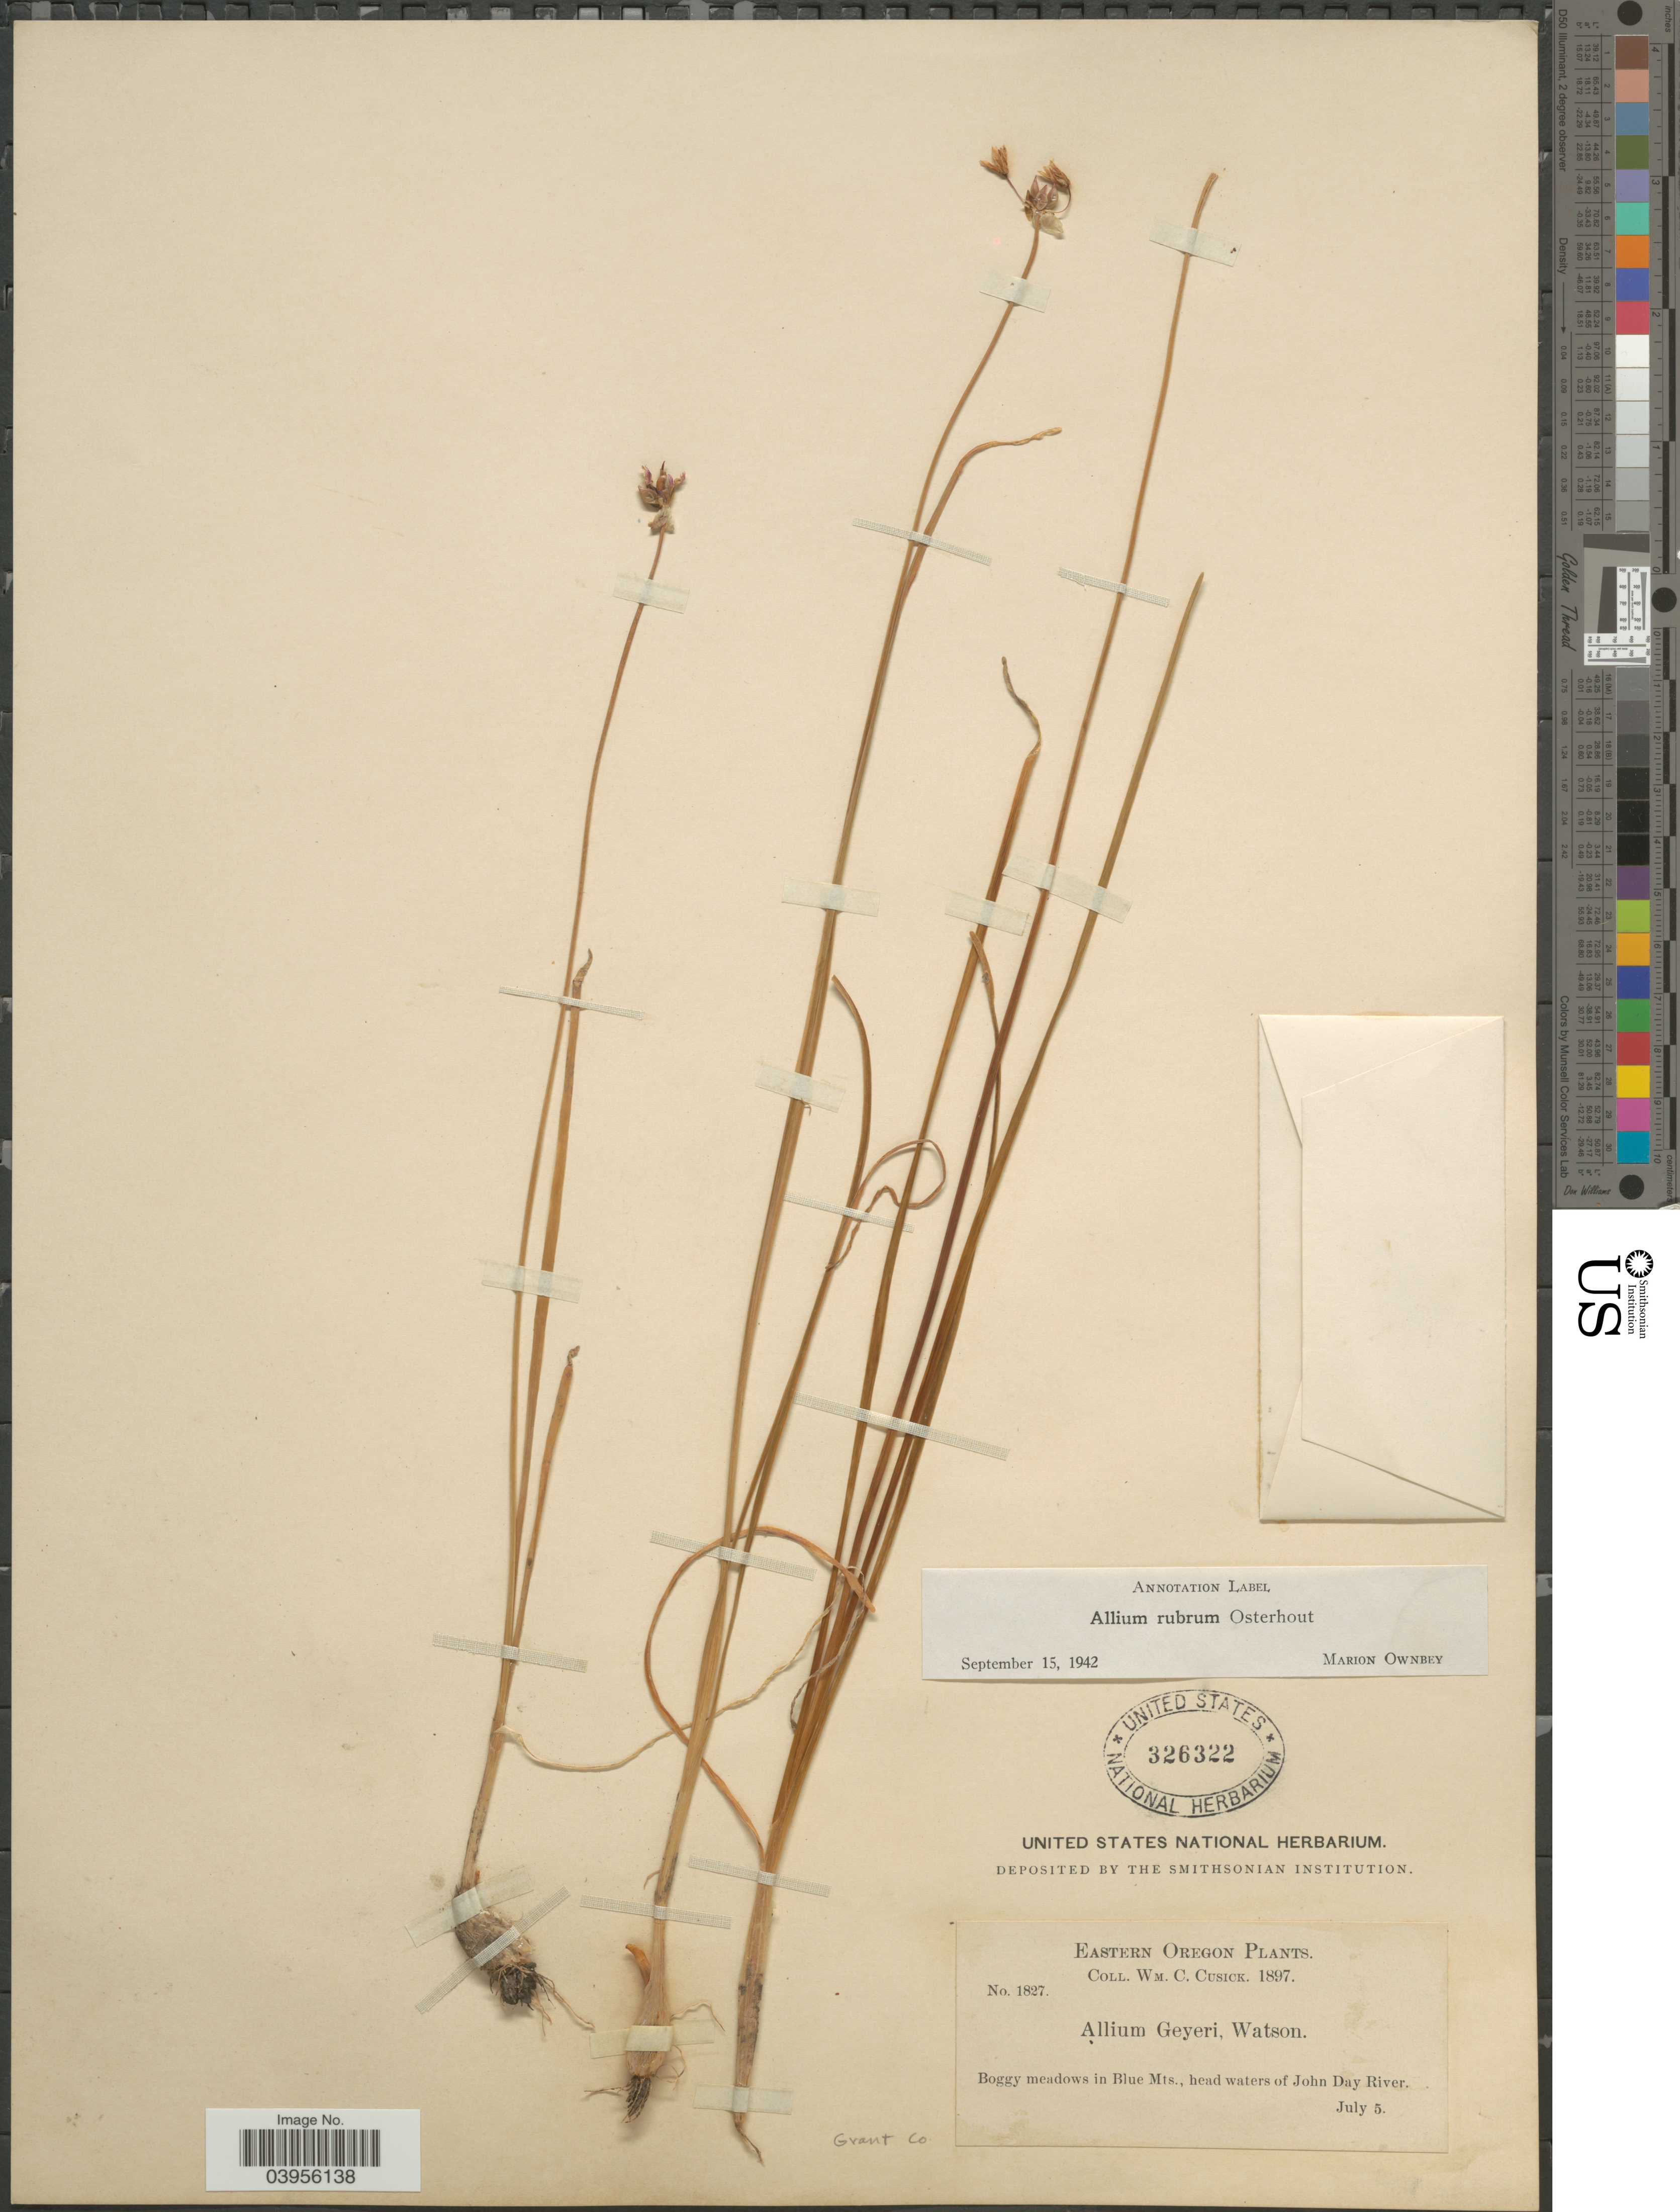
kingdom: Plantae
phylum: Tracheophyta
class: Liliopsida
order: Asparagales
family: Amaryllidaceae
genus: Allium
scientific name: Allium geyeri var. tenerum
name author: M.E. Jones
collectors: W. C. Cusick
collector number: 1827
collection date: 1897-07-05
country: United States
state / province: Oregon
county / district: Grant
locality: Eastern Oregon. Boggy meadows in Blue Mts., head waters of John Day River. Grant Co.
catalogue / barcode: US 326322